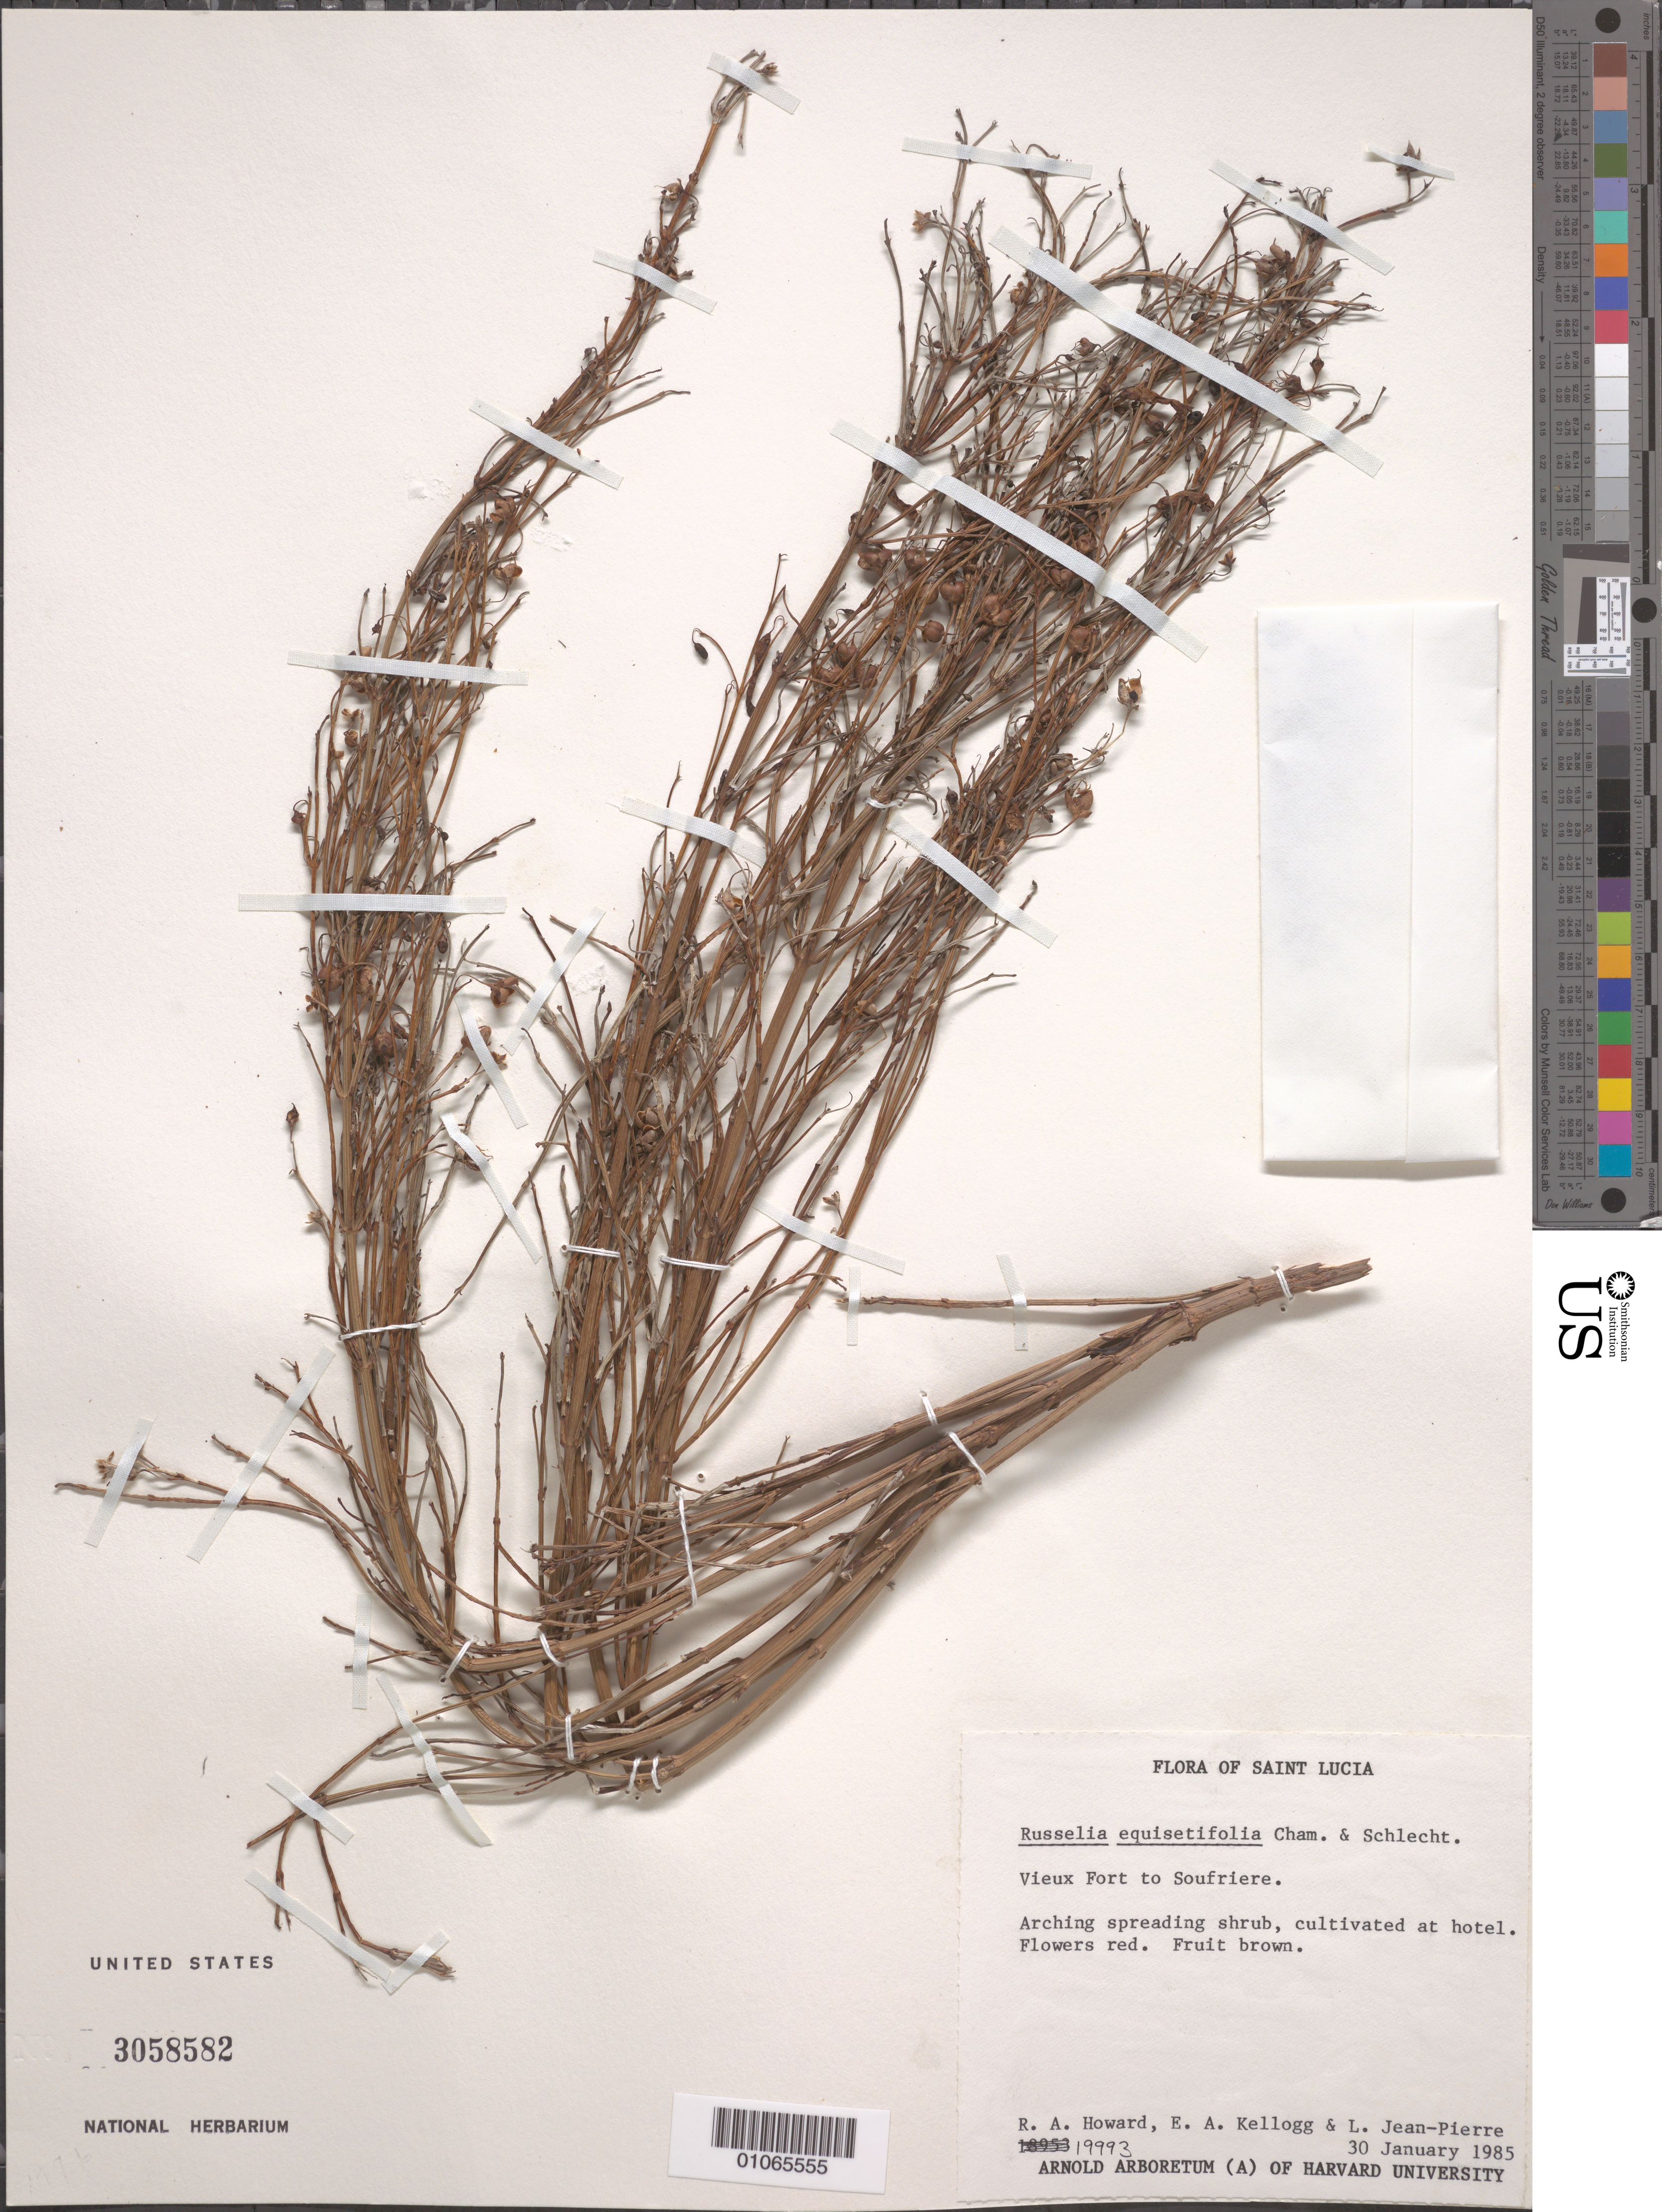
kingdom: Plantae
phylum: Tracheophyta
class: Magnoliopsida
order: Lamiales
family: Plantaginaceae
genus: Russelia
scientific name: Russelia equisetiformis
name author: Schltdl. & Cham.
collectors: R. A. Howard, E. A. Kellogg & L. L. Jean-Pierre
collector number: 19993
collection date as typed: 30 Jan 1985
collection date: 1985-01-30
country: St. Lucia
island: St. Lucia I.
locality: Vieux Fort to Soufriere.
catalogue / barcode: US 3058582